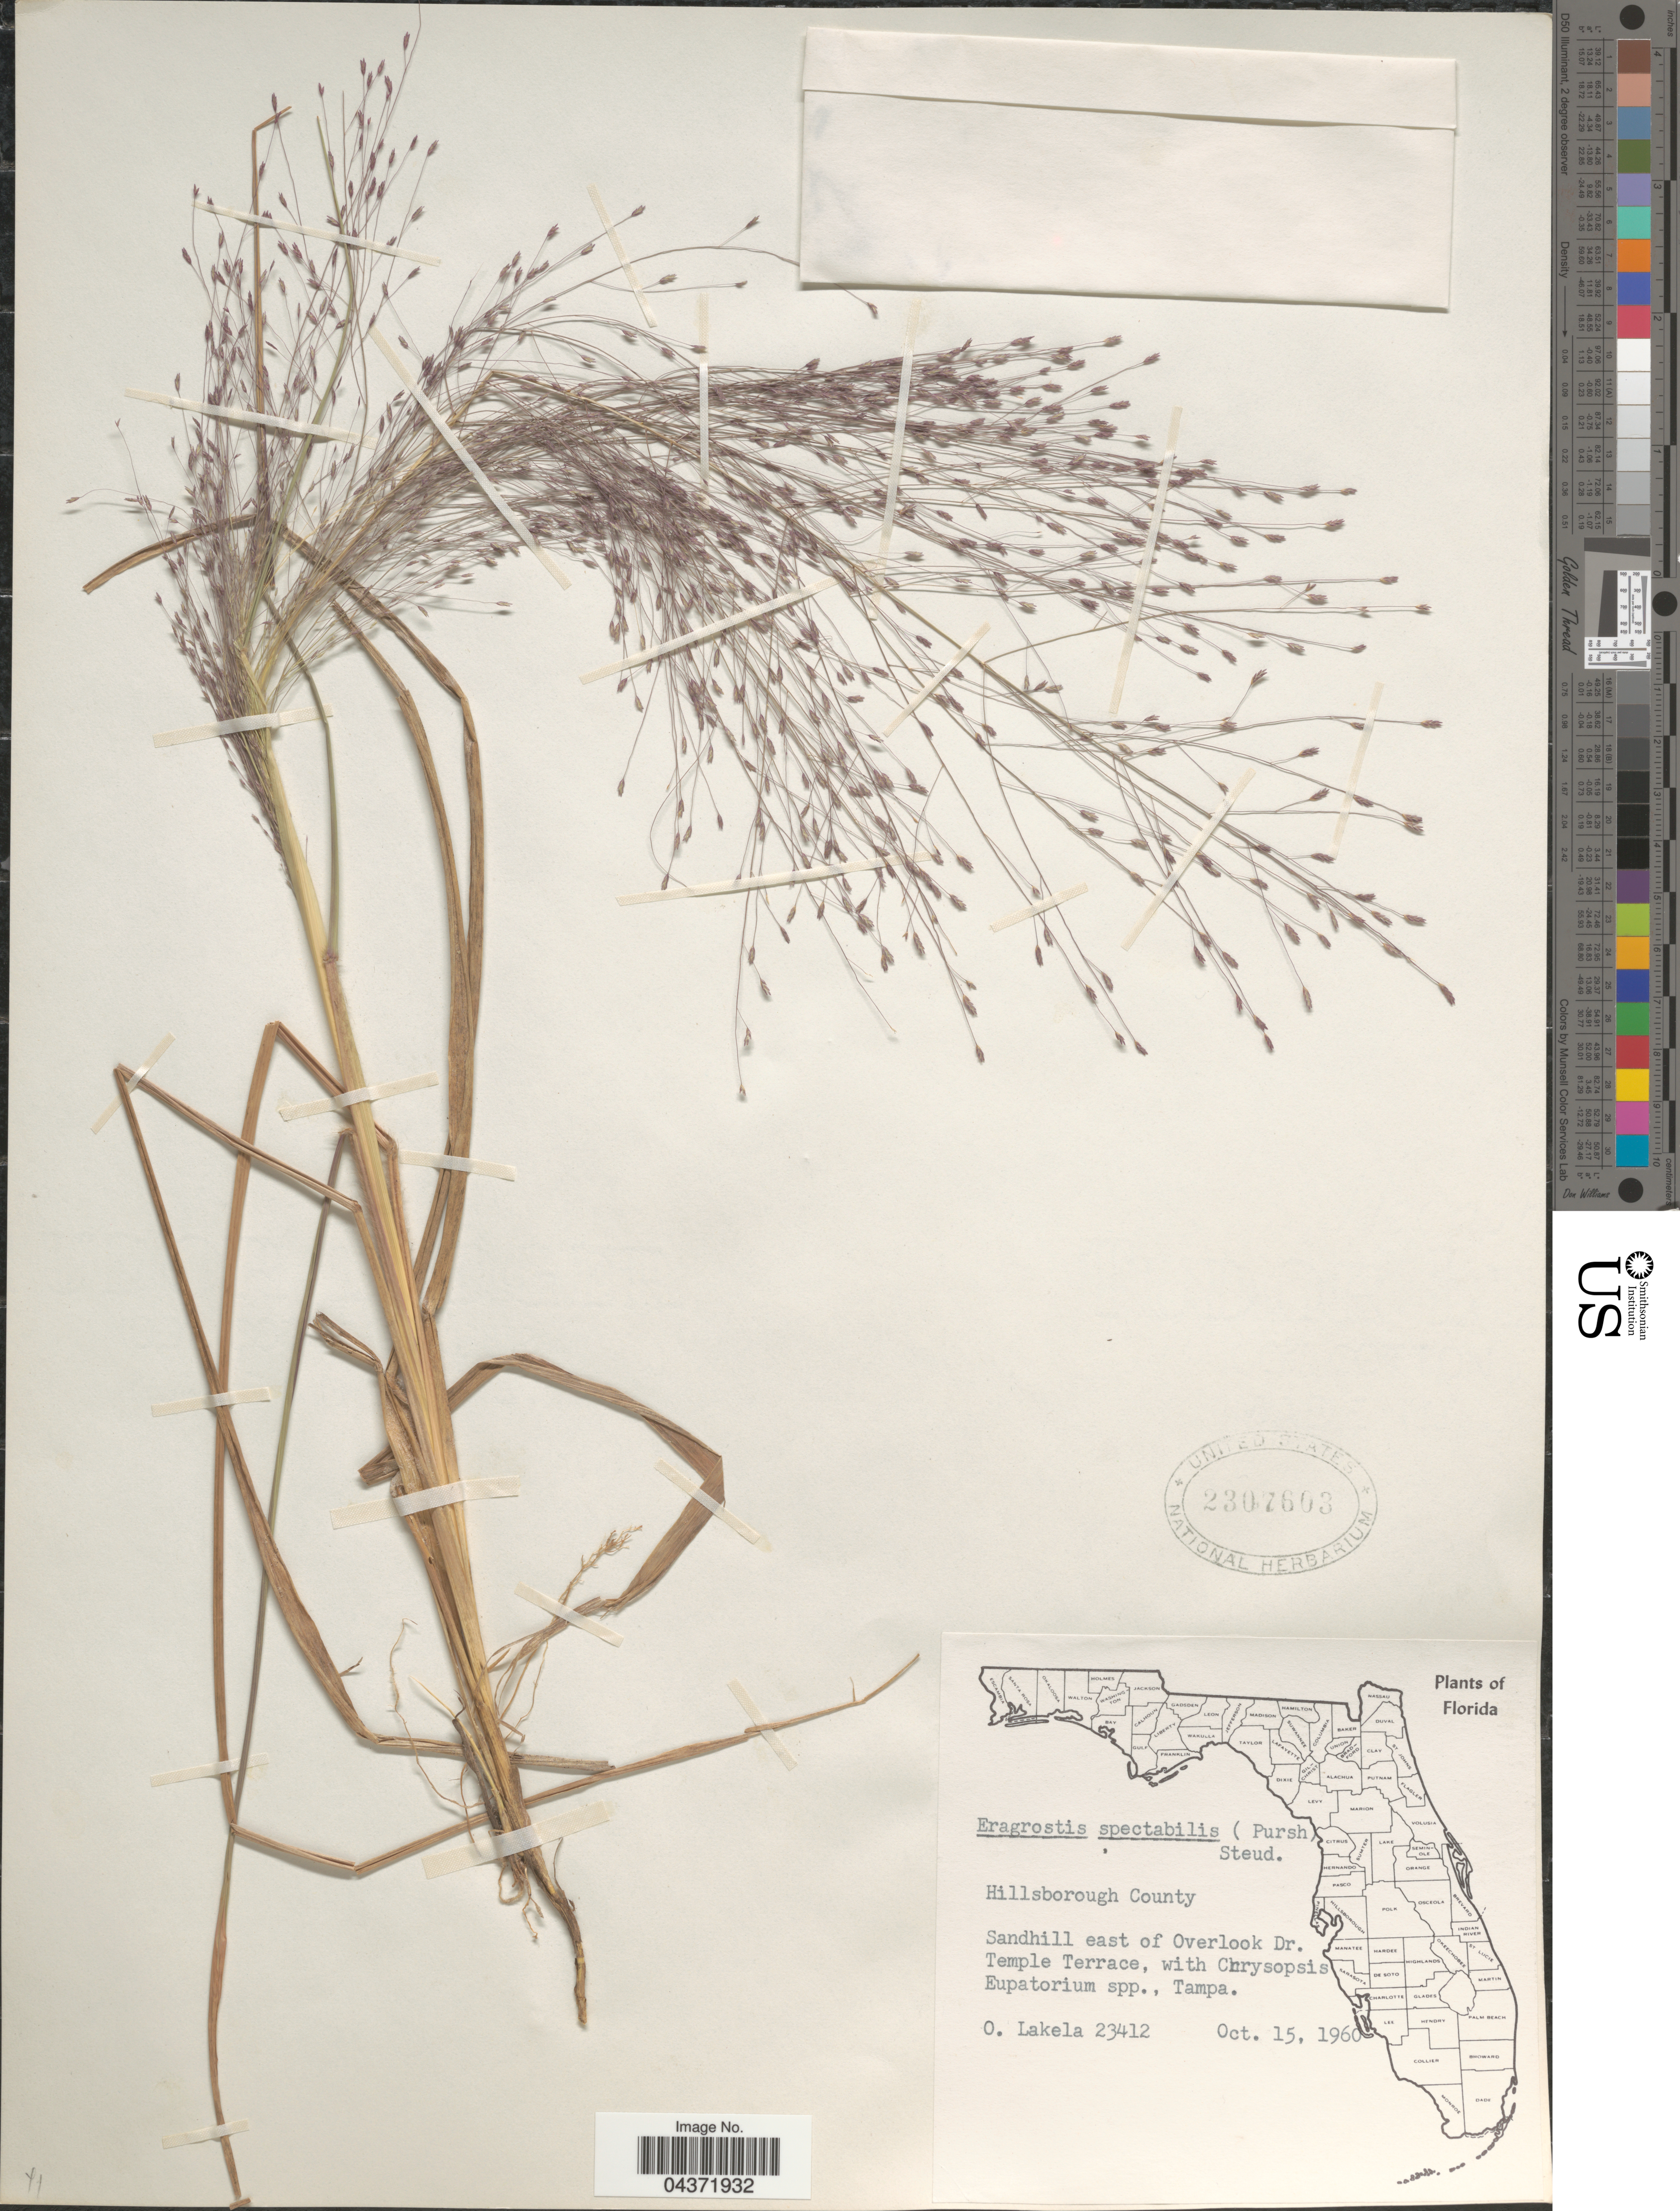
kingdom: Plantae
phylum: Tracheophyta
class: Liliopsida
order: Poales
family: Poaceae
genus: Eragrostis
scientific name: Eragrostis spectabilis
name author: (Pursh) Steud.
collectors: O. Lakela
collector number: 23412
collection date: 1960-10-15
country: United States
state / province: Florida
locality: Hillsborough County. Sandhill east of Overlook Dr. Temple Terrace, Tampa.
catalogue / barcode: US 2307603